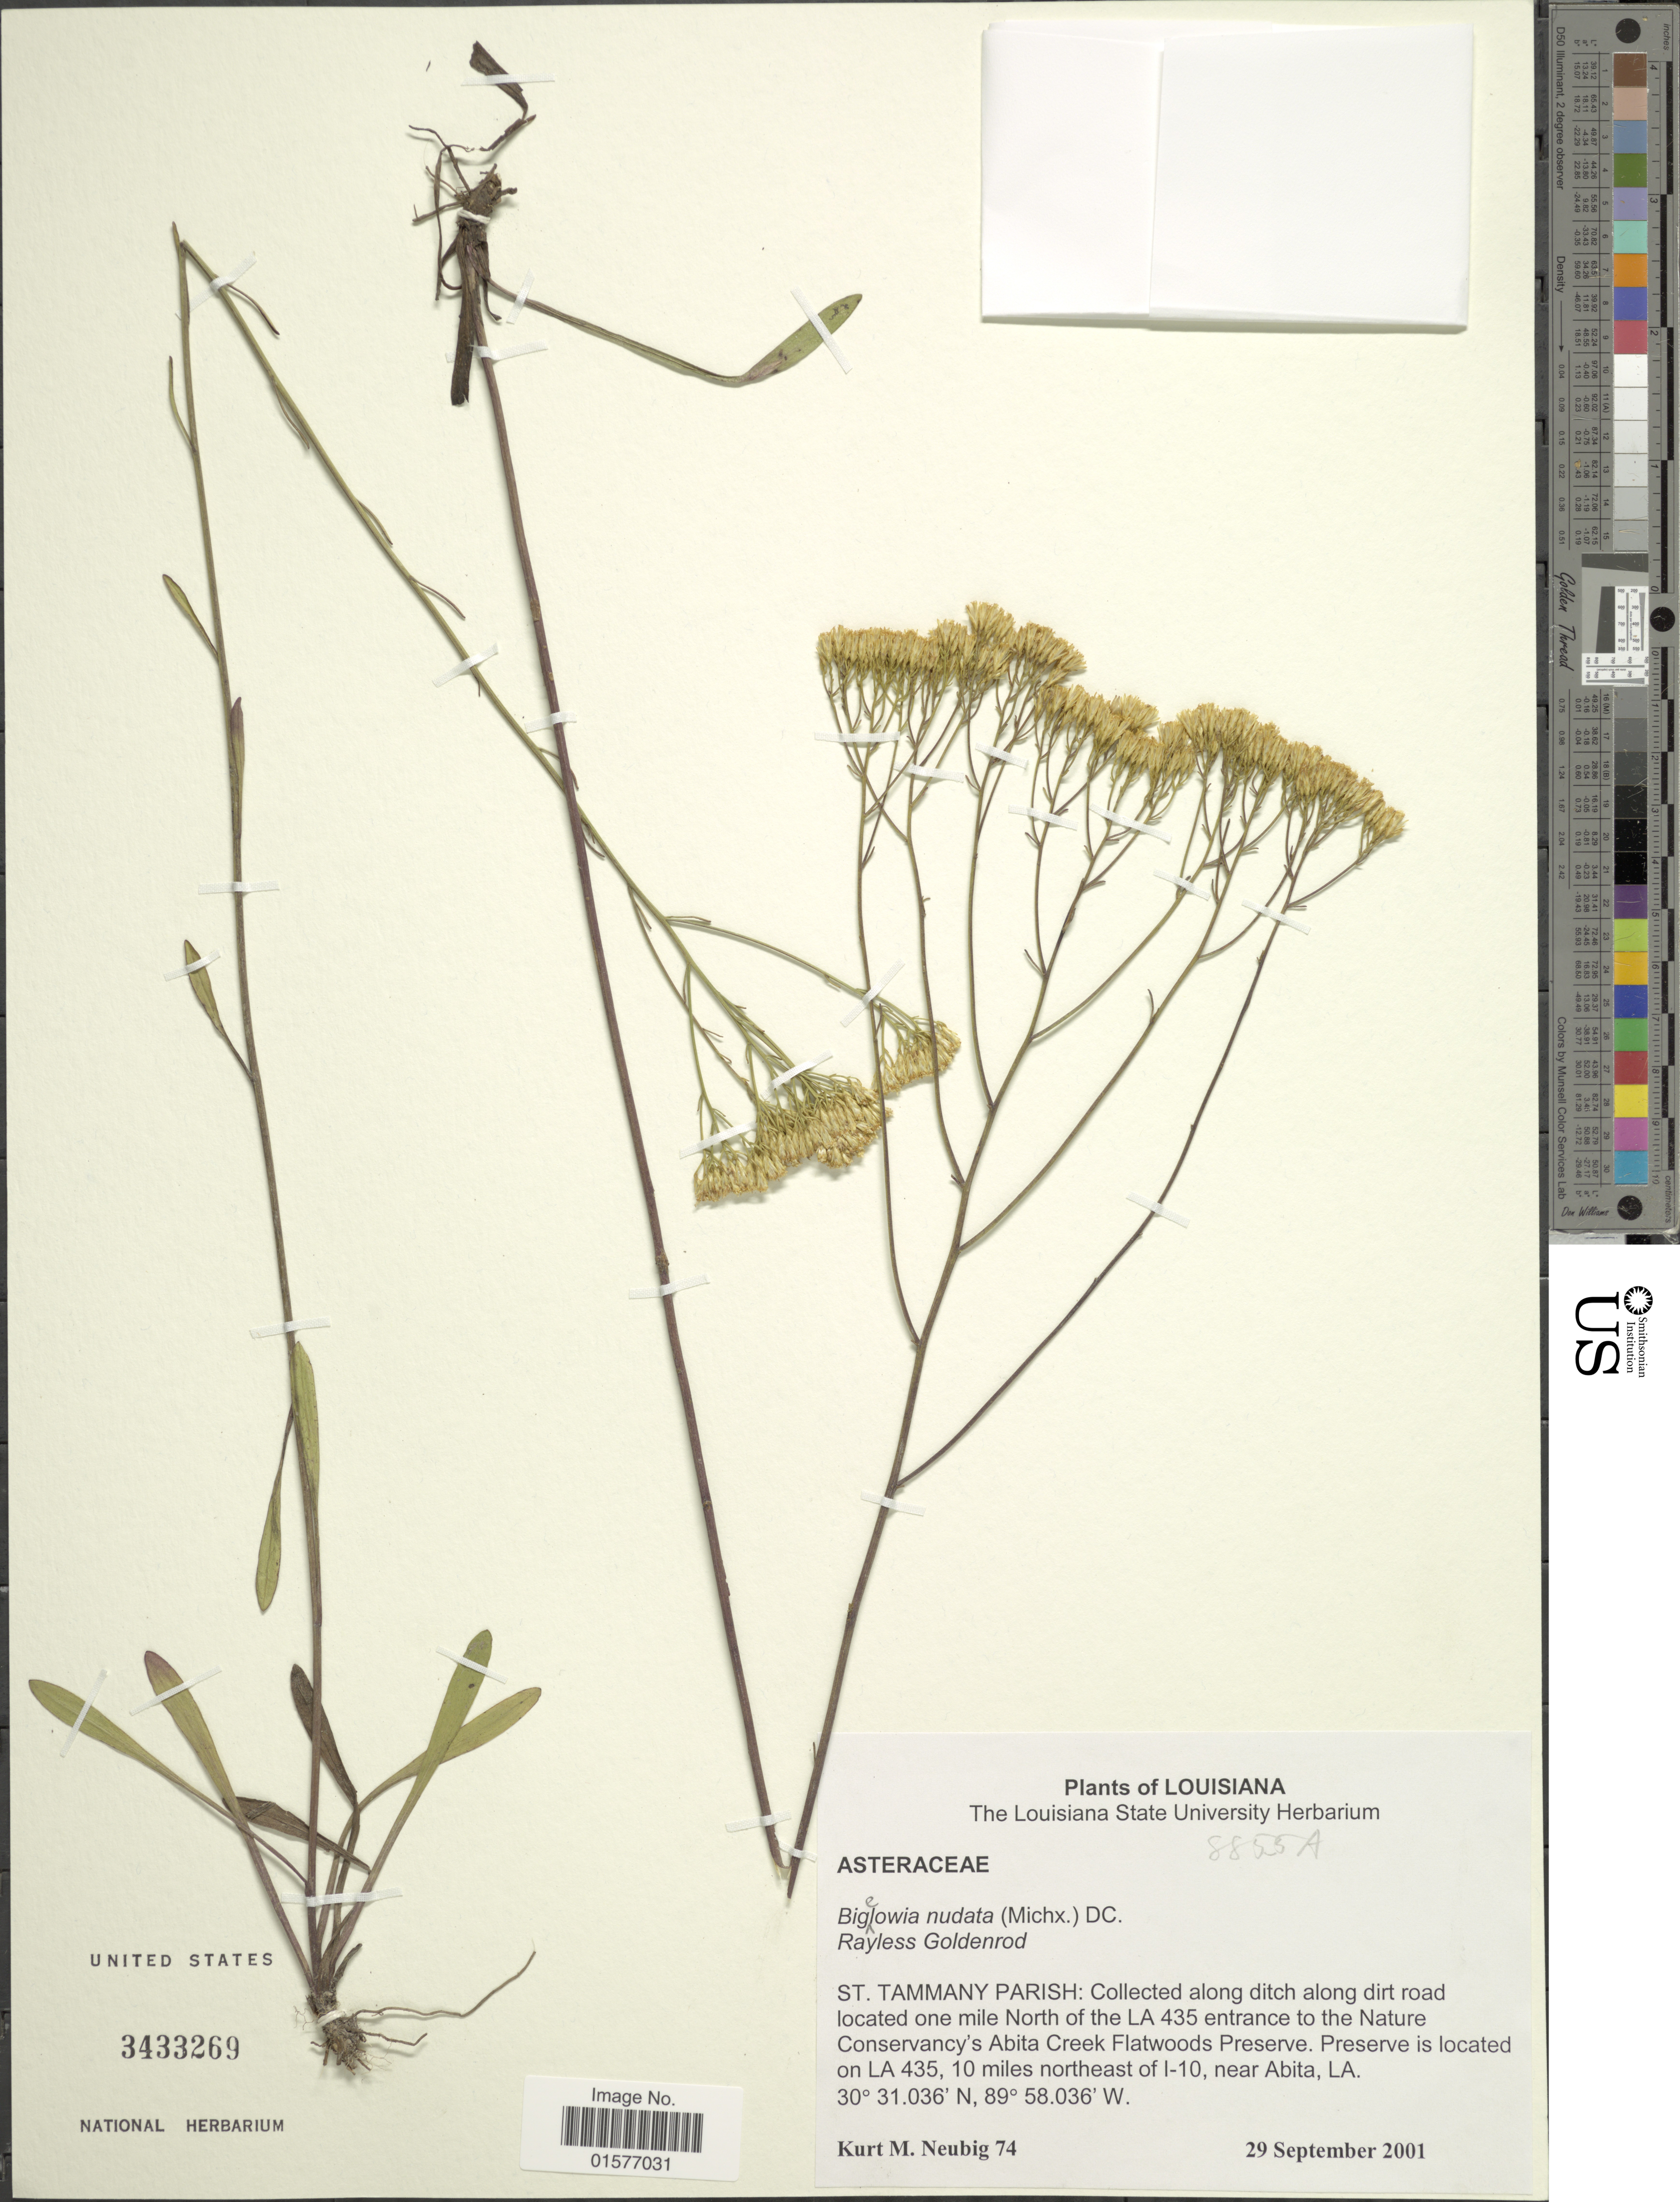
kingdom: Plantae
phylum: Tracheophyta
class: Magnoliopsida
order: Asterales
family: Asteraceae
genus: Bigelowia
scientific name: Bigelowia nudata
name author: (Michx.) DC.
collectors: K. Neubig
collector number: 74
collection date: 2001-09-29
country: United States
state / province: Louisiana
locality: St. Tammany Parish: Collected along ditch alongdirt road located one mile North of the LA 435 entrnace to the Nature Conservancy's Abita Creek Flatwoods Preserve, Preserve is located on LA 435, 10 miles northeasr oh I-20, near Abita, LA.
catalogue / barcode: US 3433269